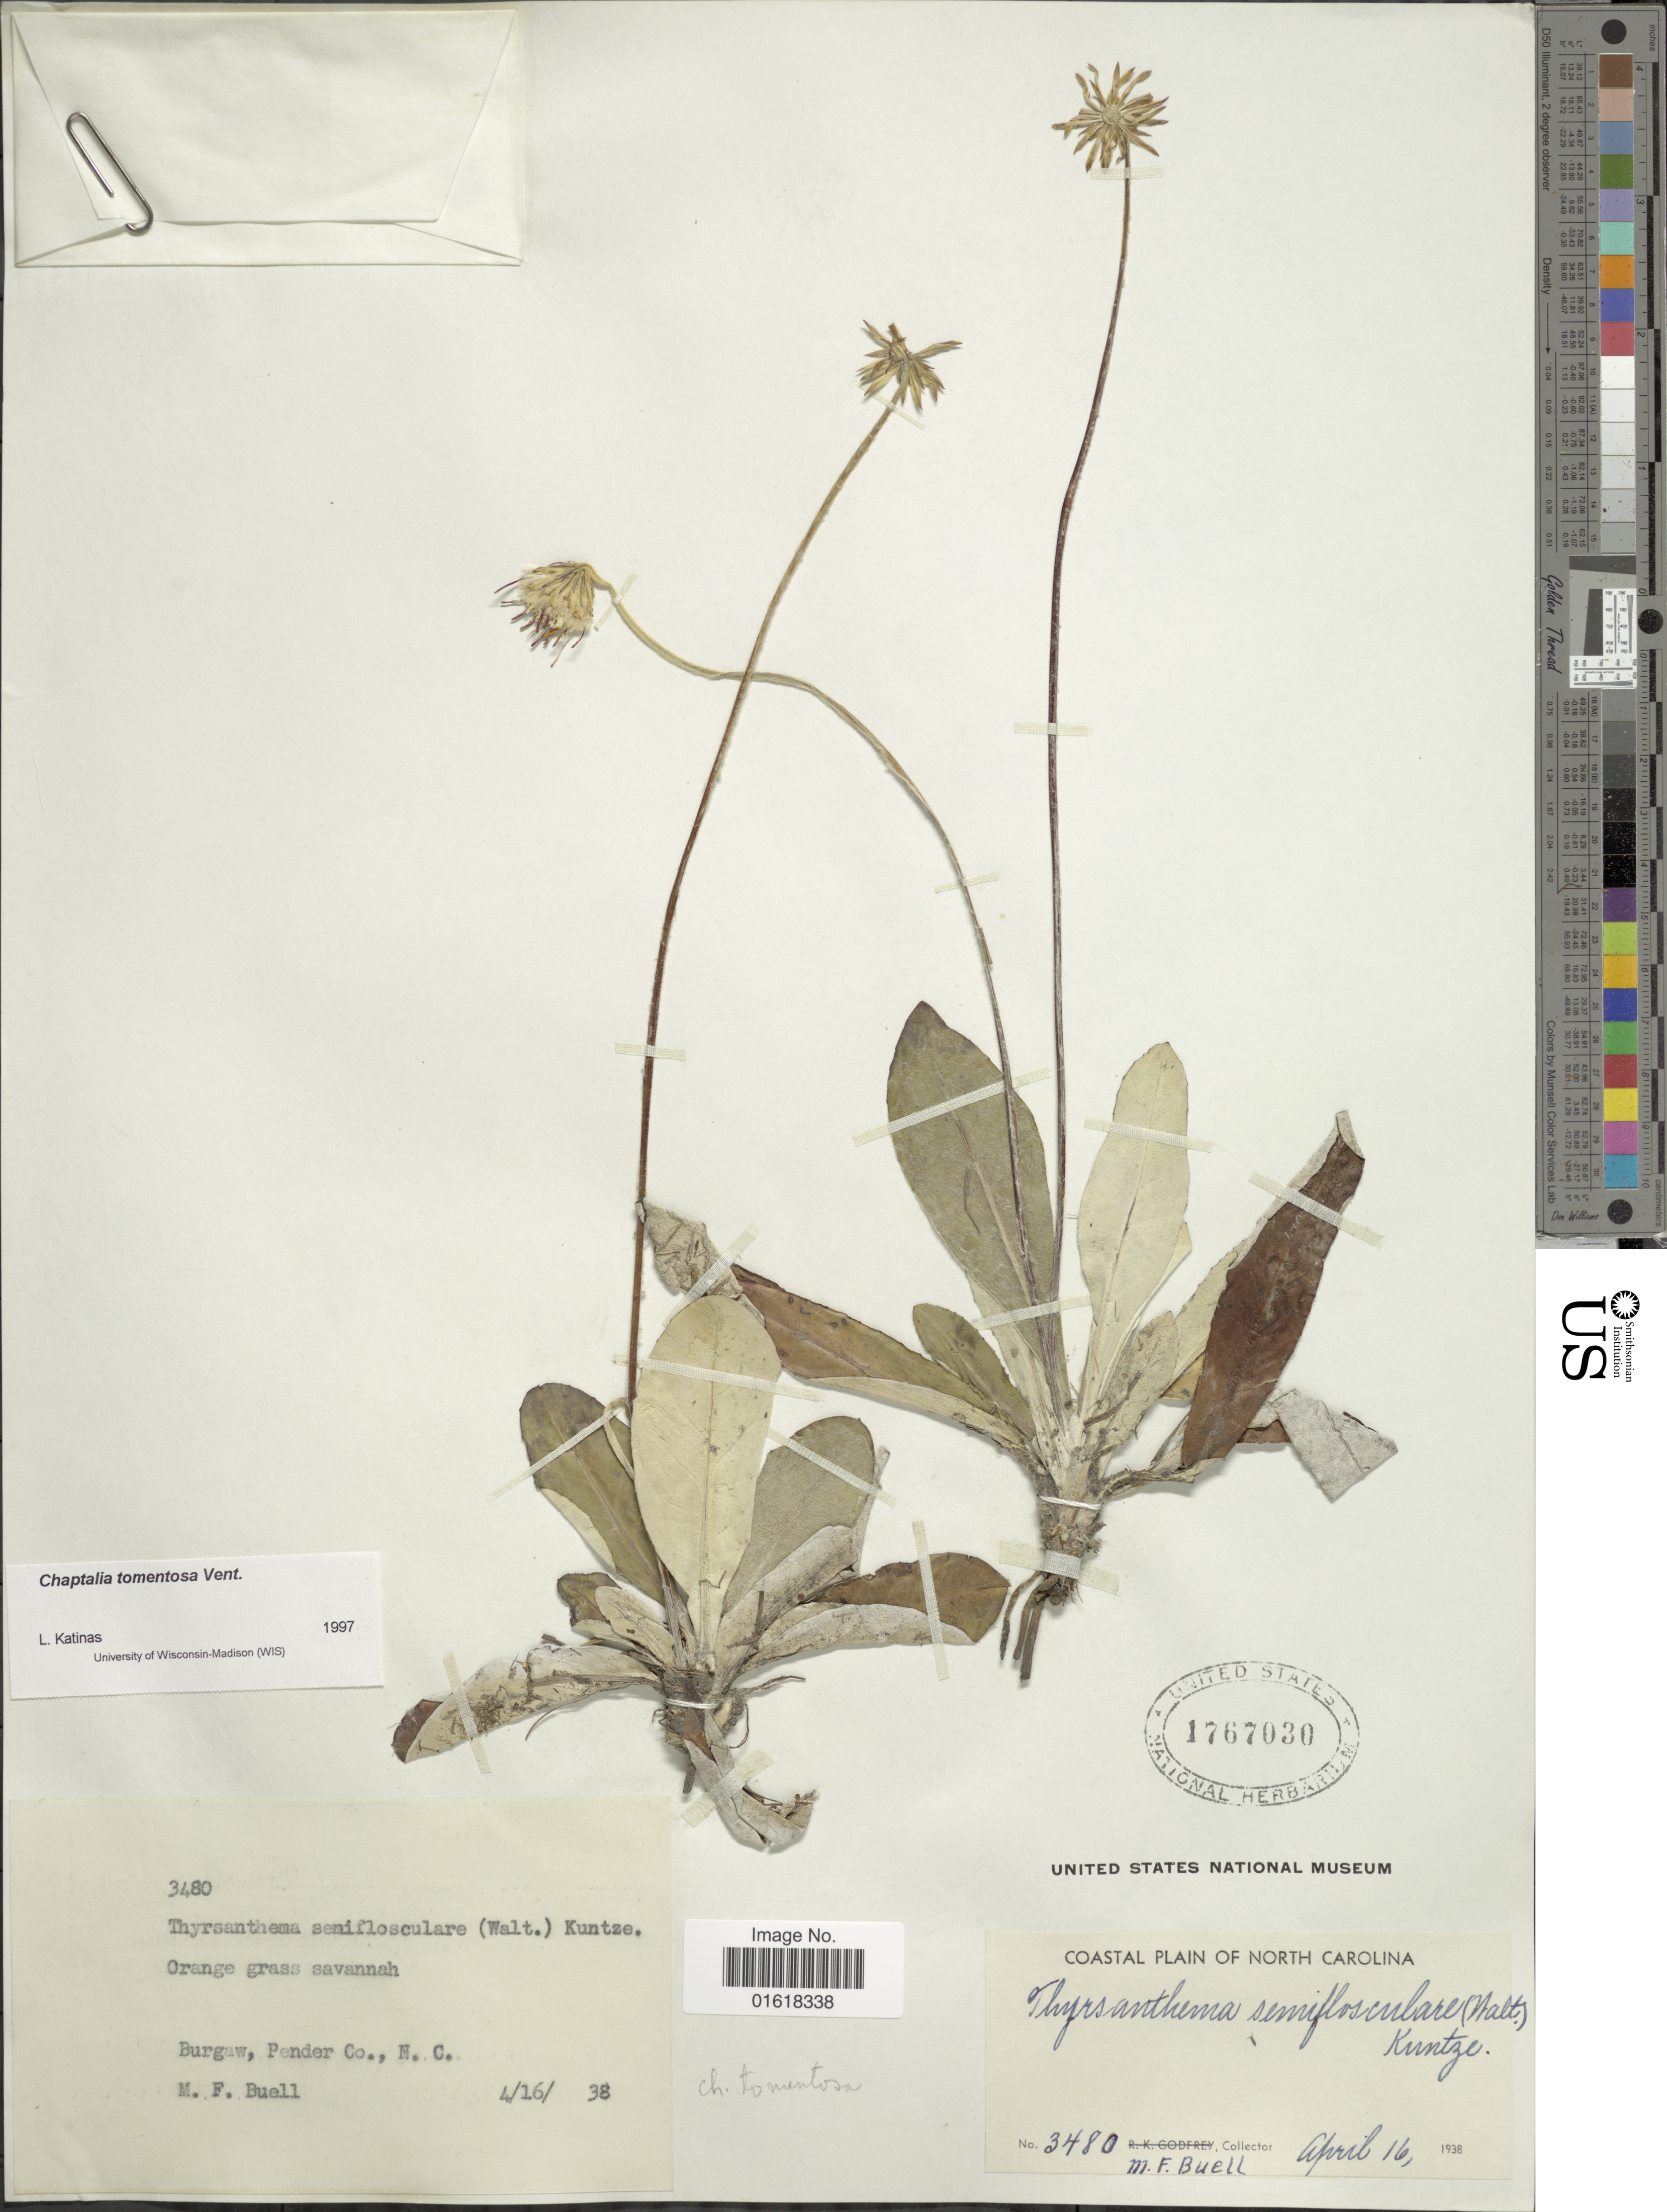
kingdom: Plantae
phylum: Tracheophyta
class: Magnoliopsida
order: Asterales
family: Asteraceae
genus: Chaptalia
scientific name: Chaptalia tomentosa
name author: Vent.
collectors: M. Buell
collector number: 3480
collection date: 1938-04-16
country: United States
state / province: North Carolina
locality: Orange grass savannah. Burgaw, Pender Co.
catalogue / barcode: US 1767030